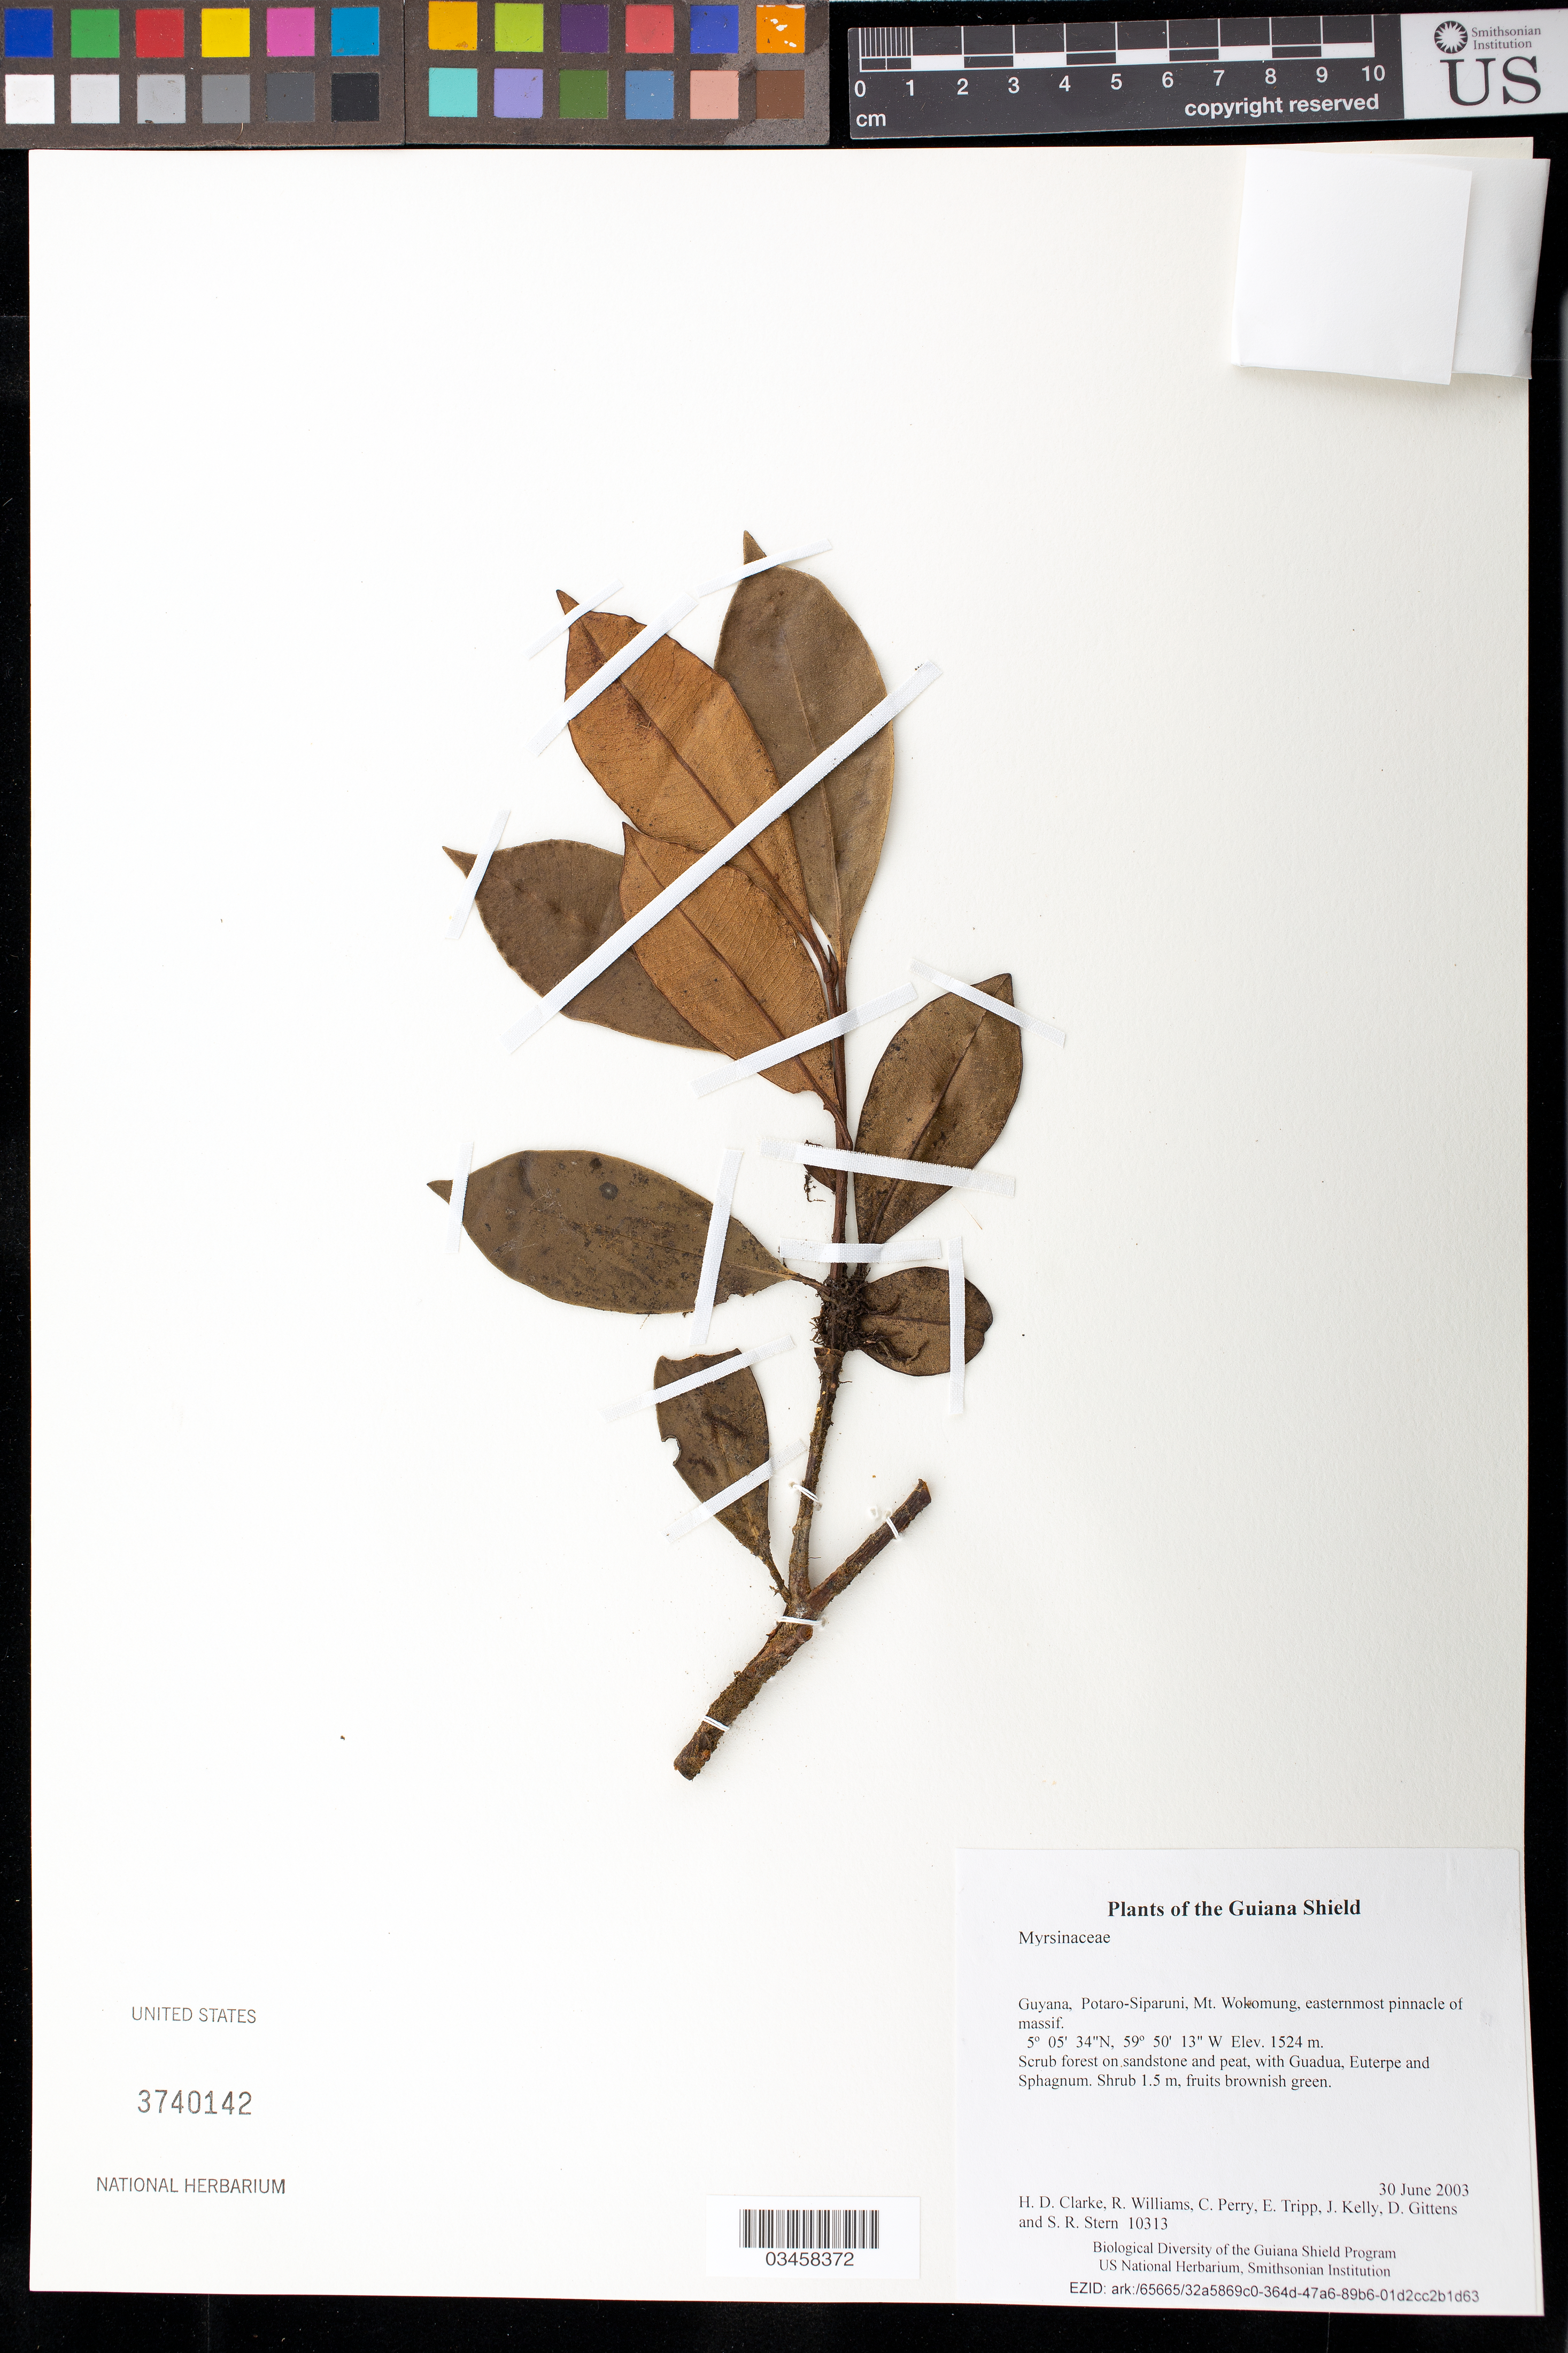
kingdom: Plantae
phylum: Tracheophyta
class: Magnoliopsida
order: Ericales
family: Primulaceae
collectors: H. D. Clarke, R. Williams, C. Perry, E. Tripp, J. Kelly, D. Gittens & S. R. Stern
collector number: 10313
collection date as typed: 30 June 2003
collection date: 2003-06-30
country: Guyana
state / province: Potaro-Siparuni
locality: Mt. Wokomung, easternmost pinnacle of massif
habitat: Scrub forest on sandstone and peat, with Guadua, Euterpe and Sphagnum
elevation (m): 1524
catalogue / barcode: US 3740142